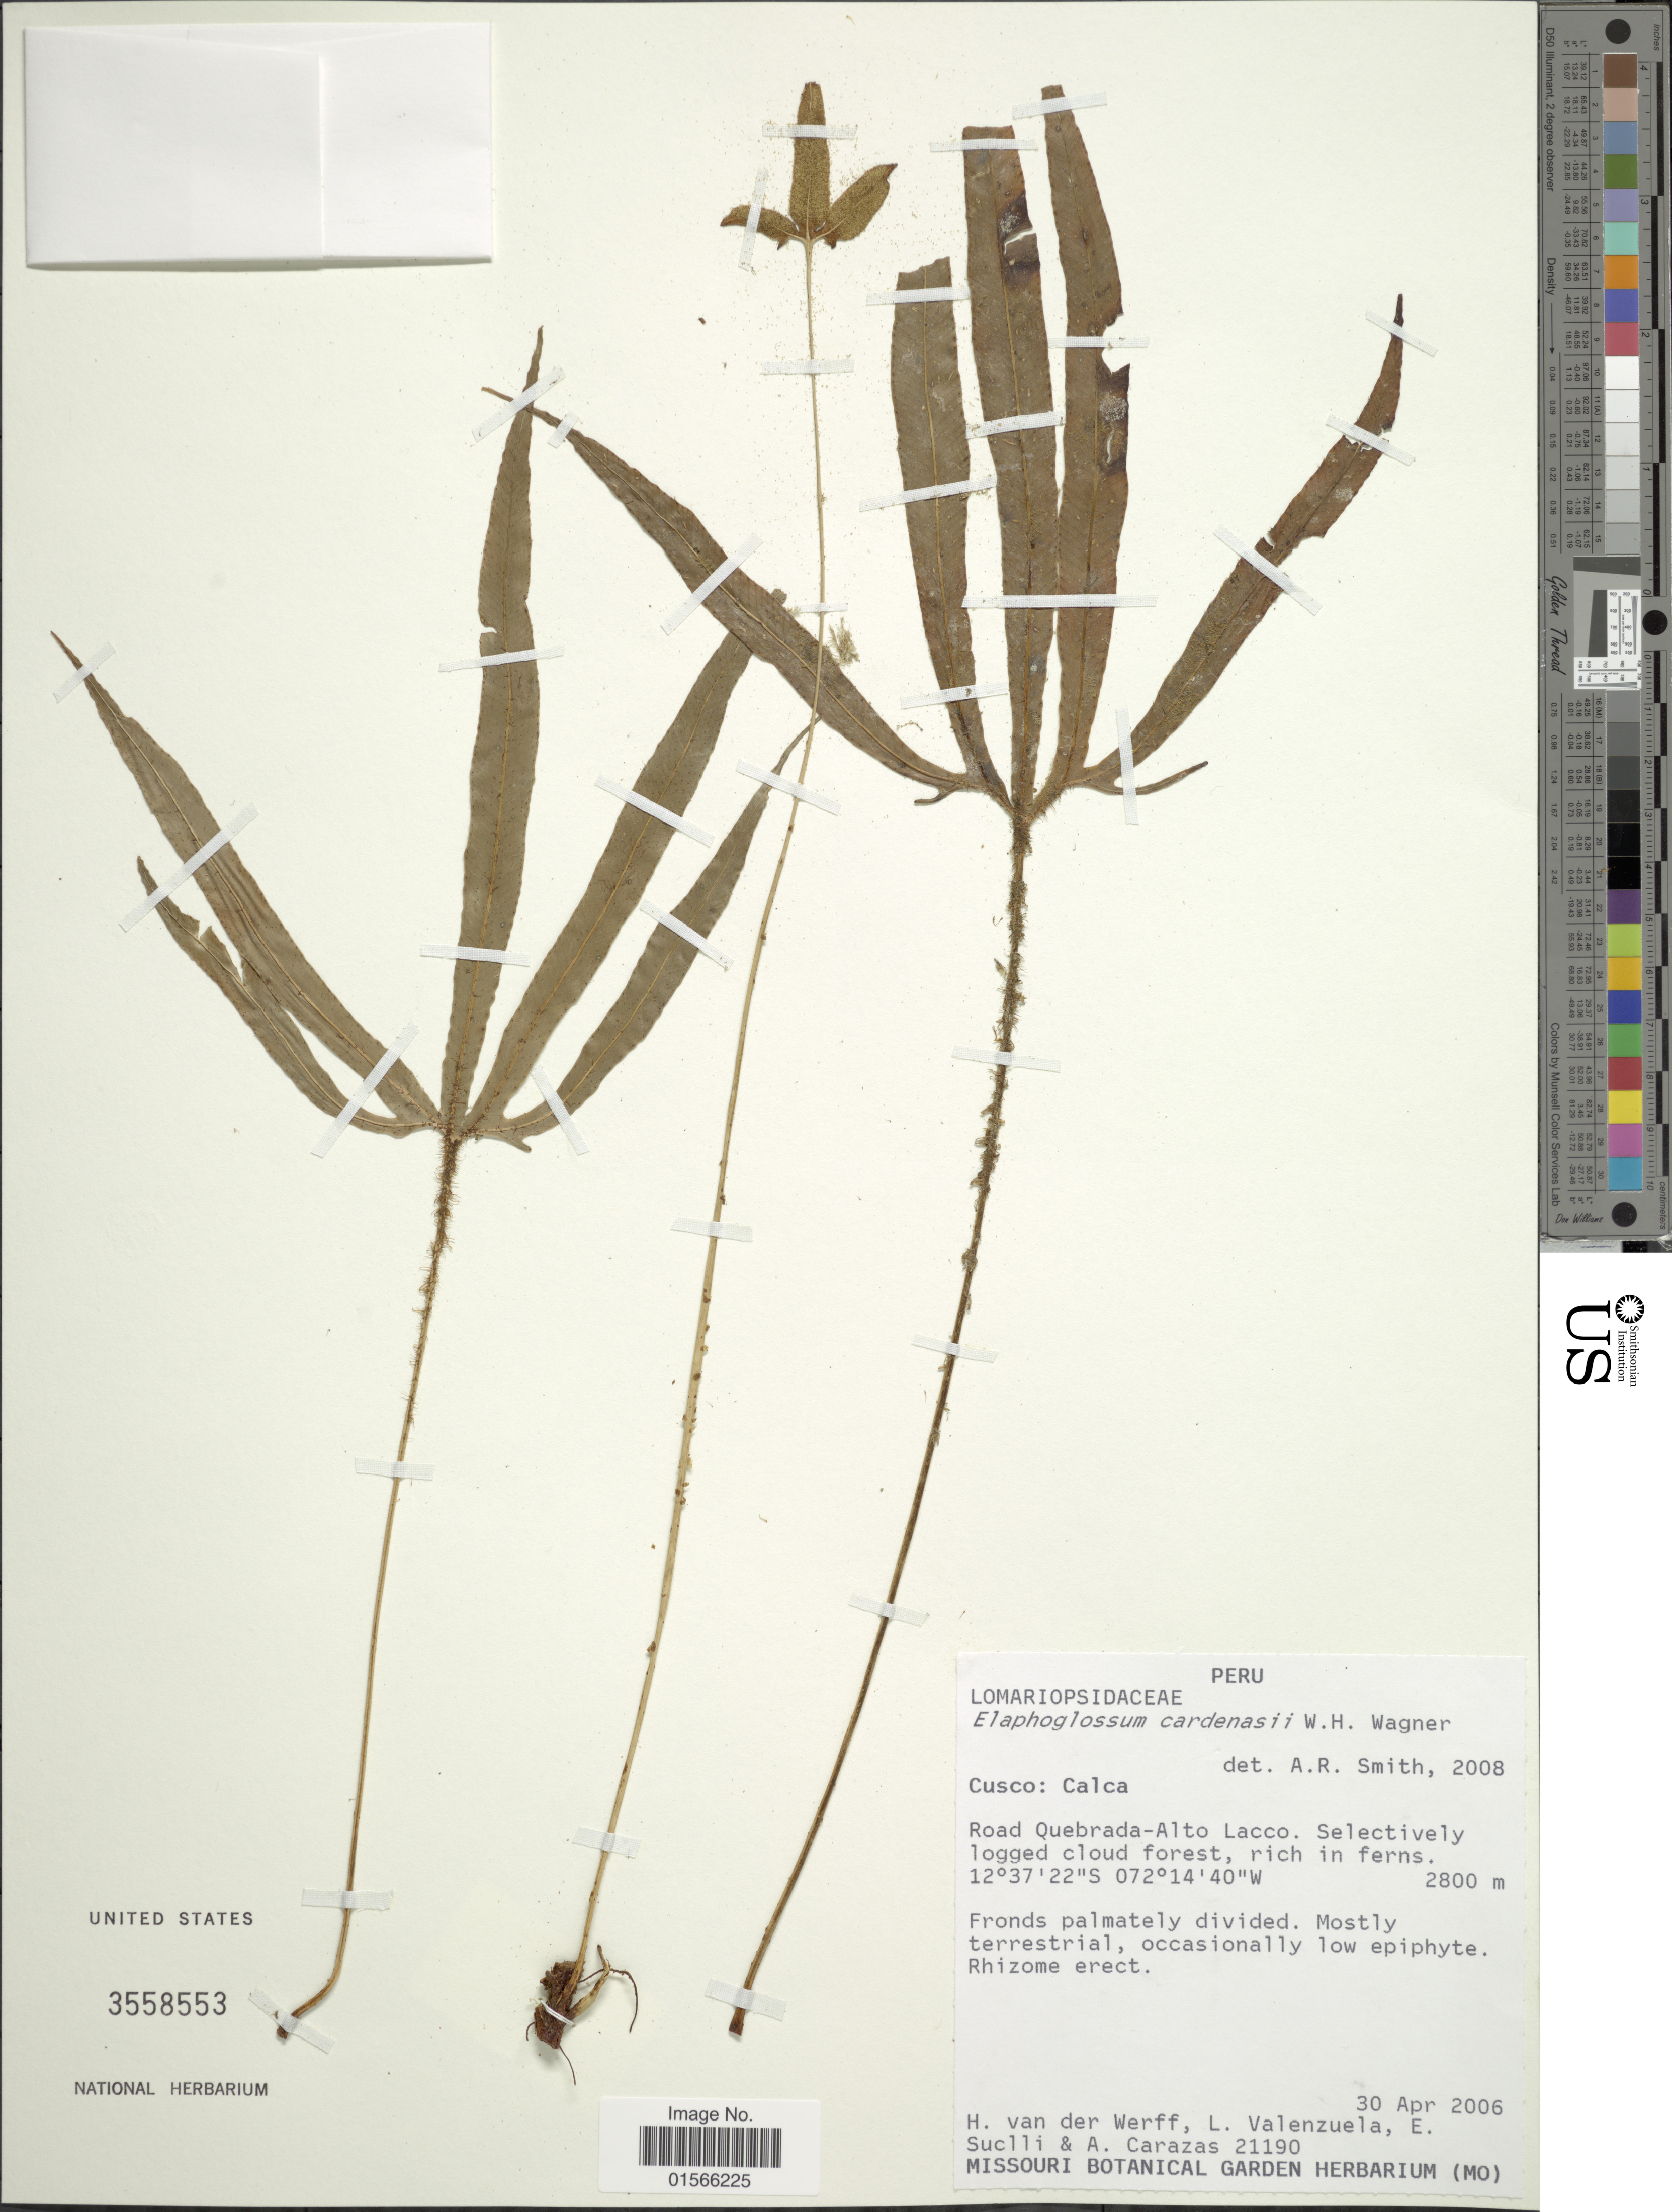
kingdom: Plantae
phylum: Tracheophyta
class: Polypodiopsida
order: Polypodiales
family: Dryopteridaceae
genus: Elaphoglossum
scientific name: Elaphoglossum cardenasii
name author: W.H. Wagner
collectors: H. van der Werff, L. Valenzuela, E. Suclli & A. Carazas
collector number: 21190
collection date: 2006-04-30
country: Peru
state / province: Cusco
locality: Calca, Road Quebrada-Alto Lacco. Selectively logged cloud forest, rich in ferns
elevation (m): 2800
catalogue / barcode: US 3558553